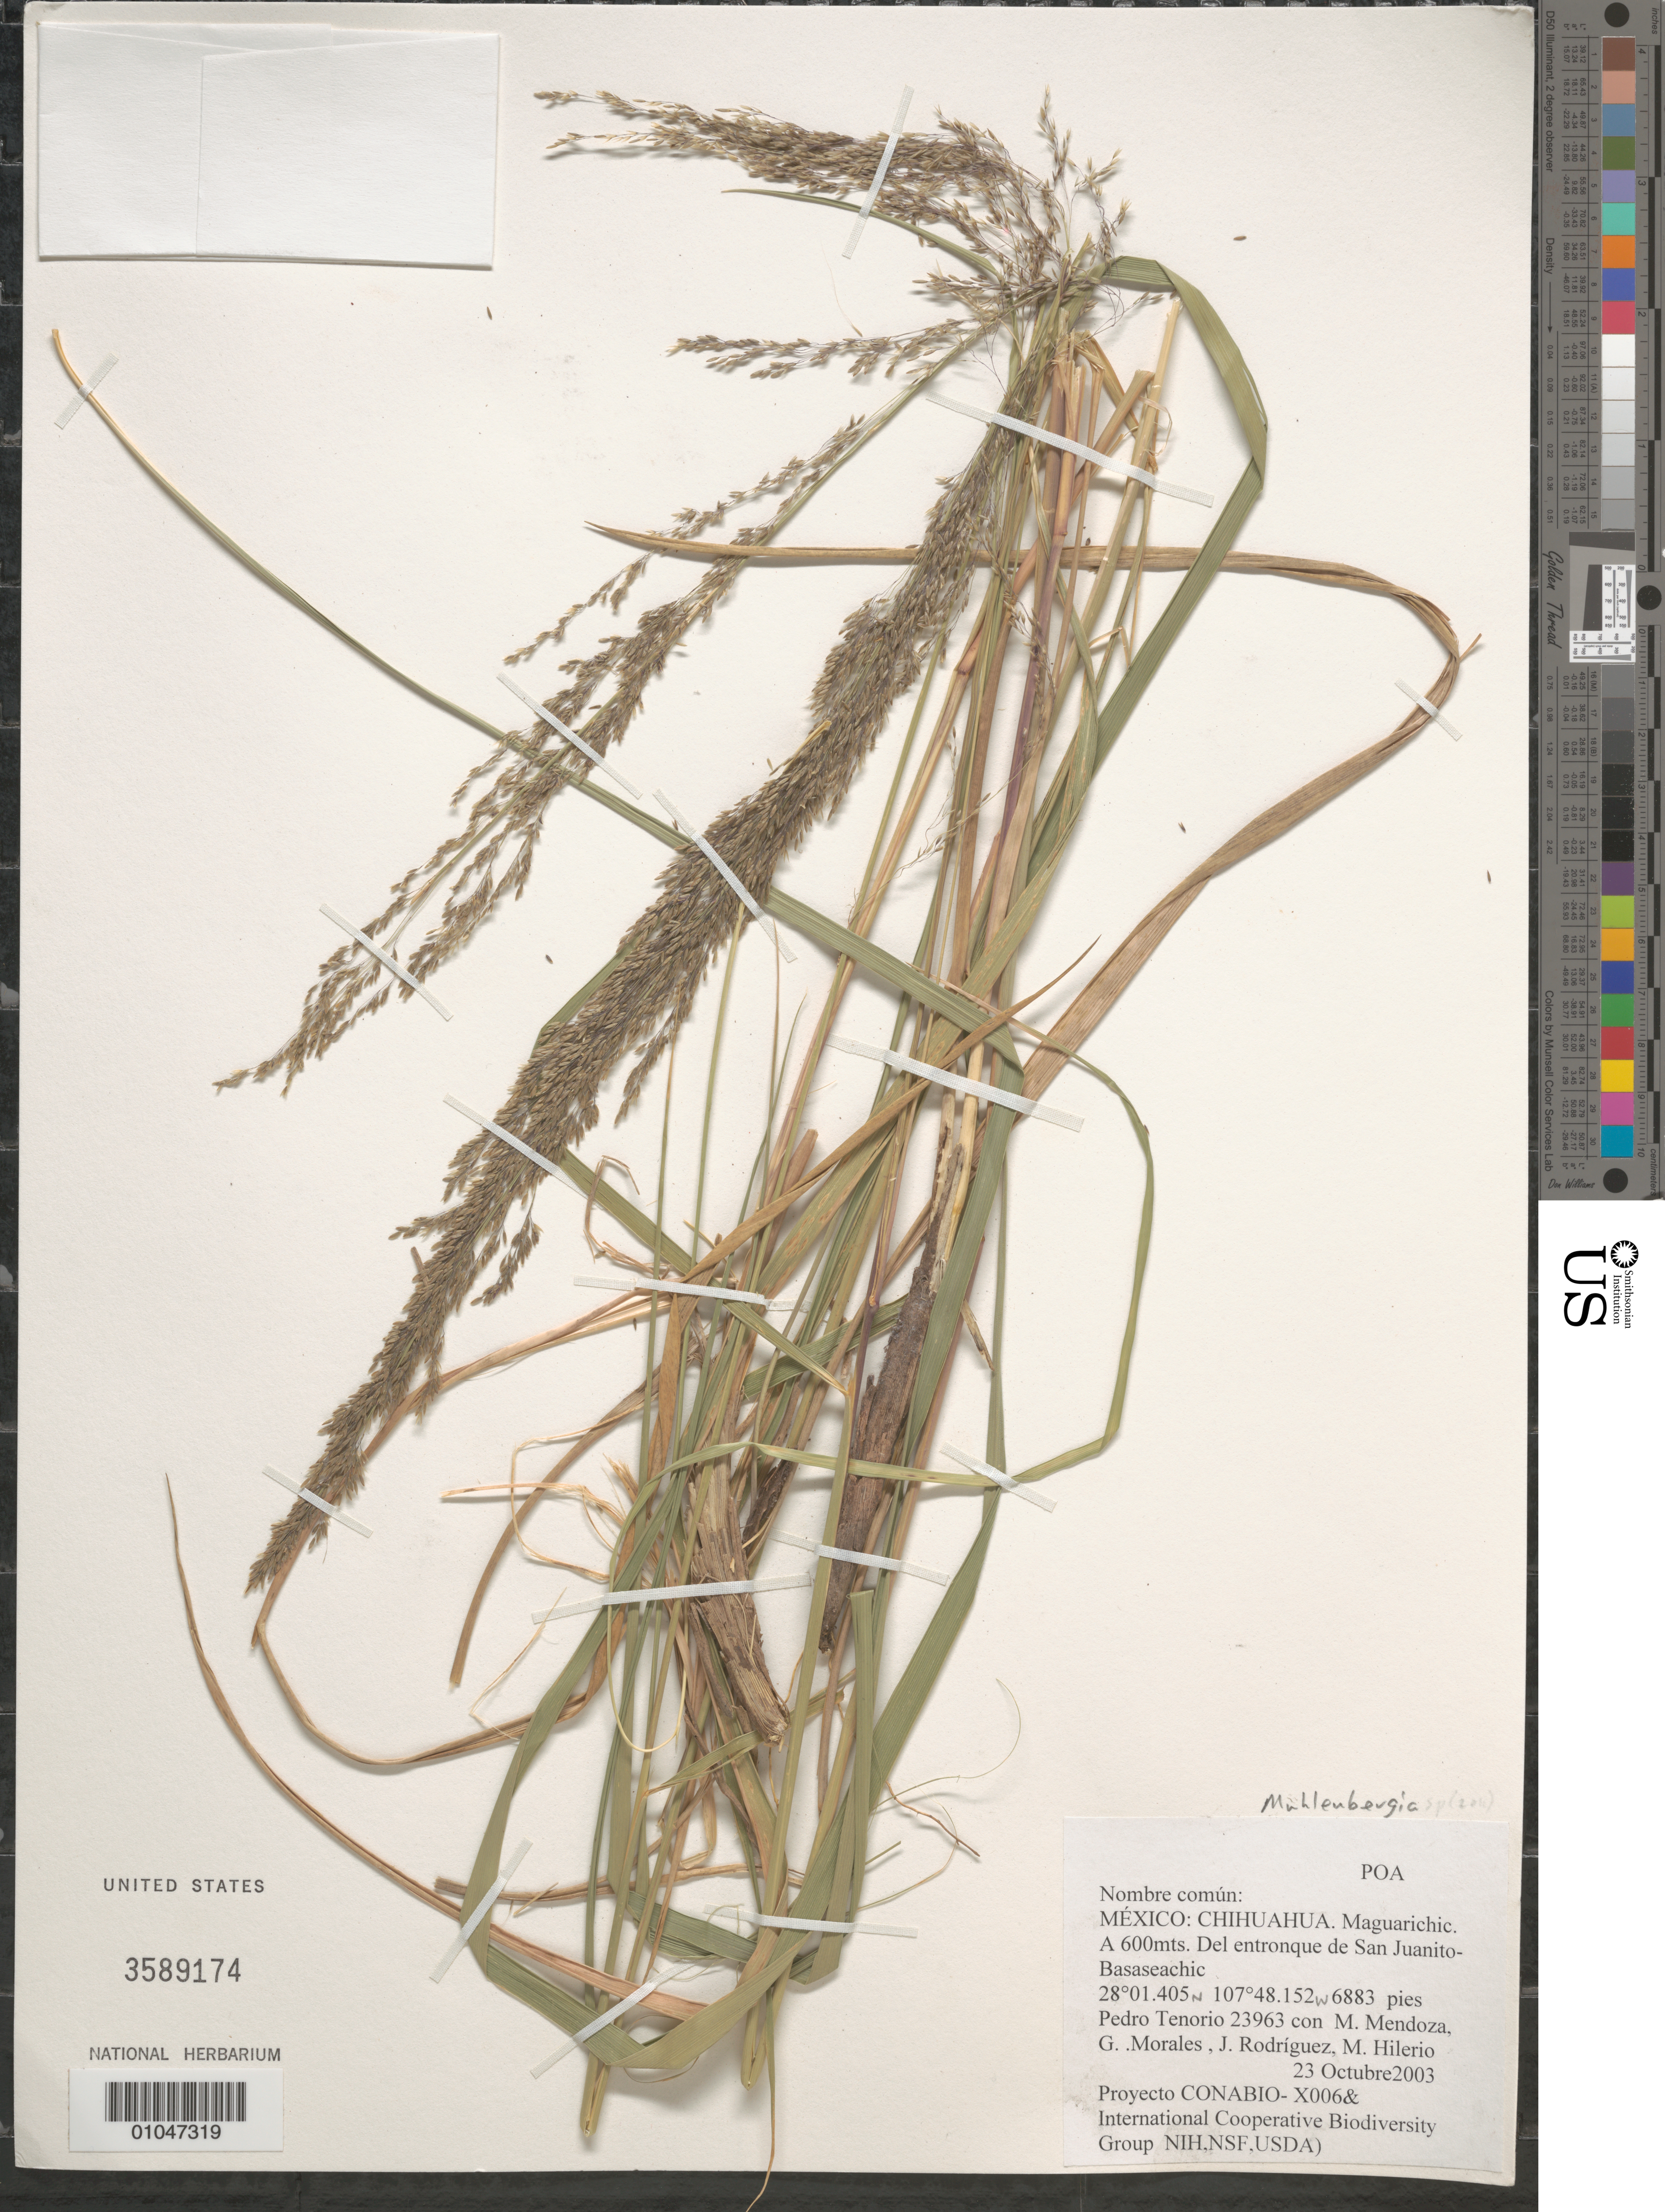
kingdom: Plantae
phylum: Tracheophyta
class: Liliopsida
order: Poales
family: Poaceae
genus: Muhlenbergia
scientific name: Muhlenbergia sp.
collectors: P. Tenorio L., M. Mendoza Garcia, G. Morales, J. Rodríguez & M. Hilerio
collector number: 23963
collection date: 2003-10-23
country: Mexico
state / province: Chihuahua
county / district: Maguarichi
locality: A 600 mts. del entronque de San Juanito-Basaseachic.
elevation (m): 2098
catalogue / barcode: US 3589174